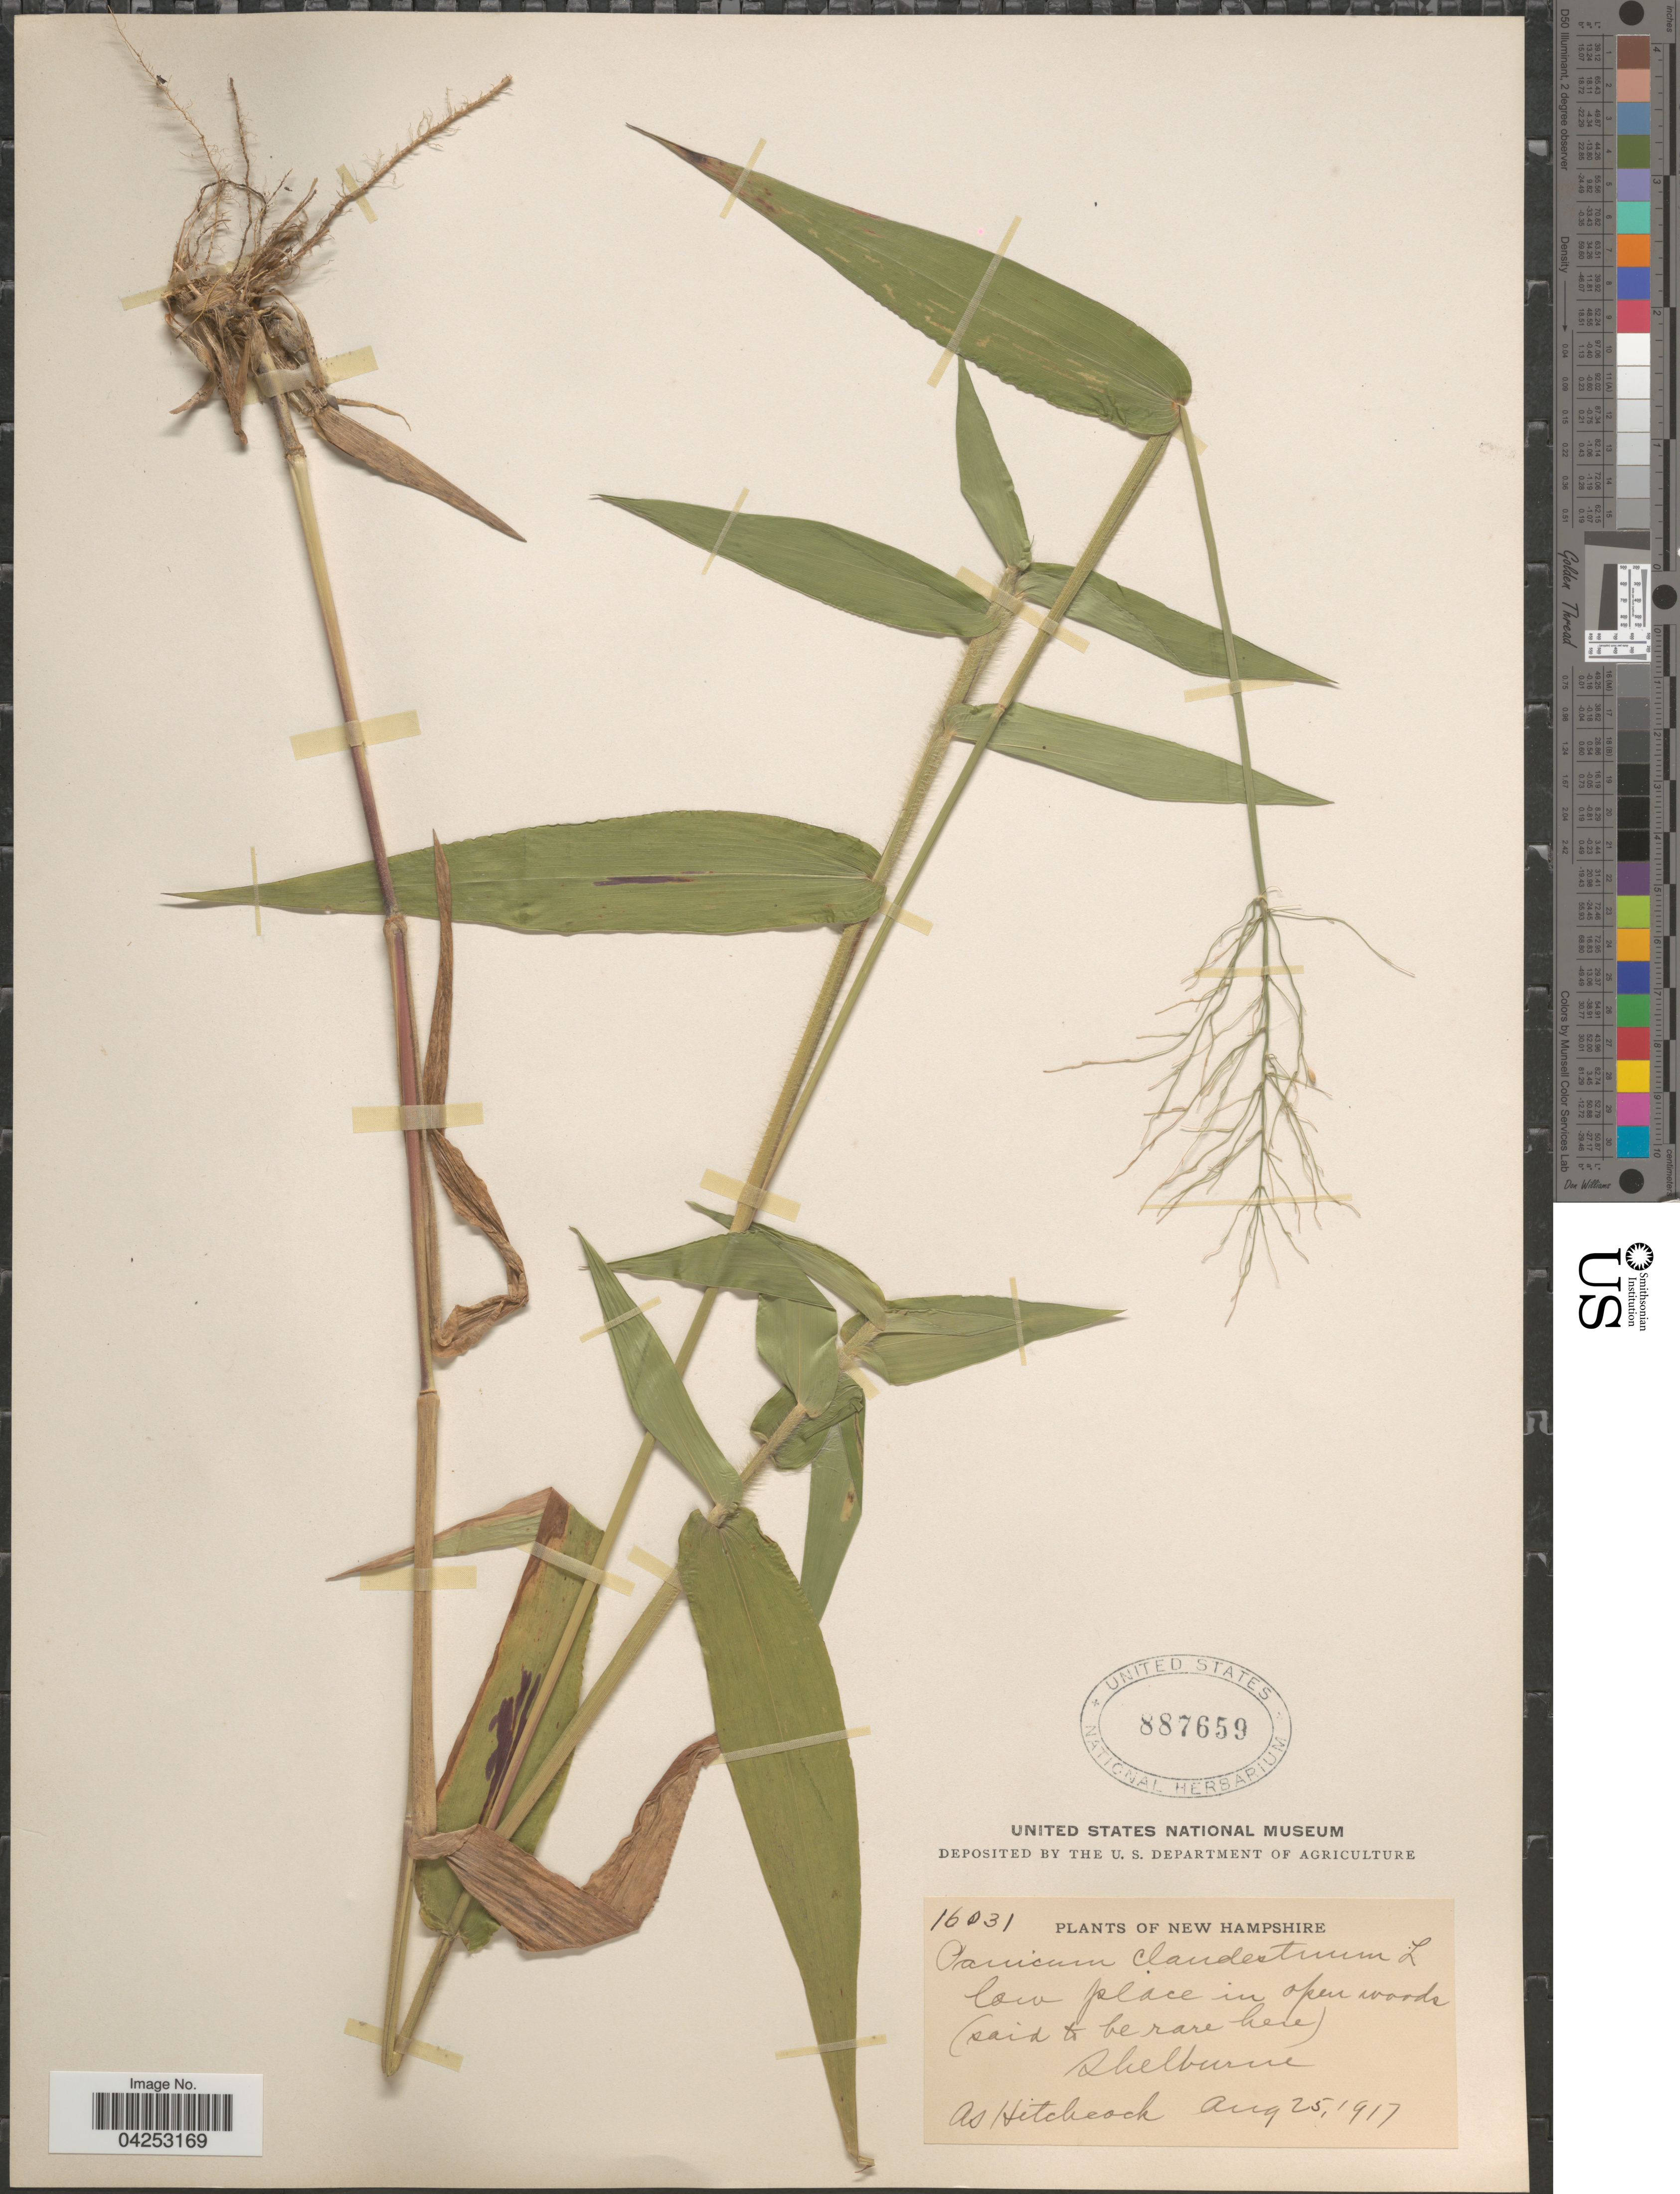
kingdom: Plantae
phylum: Tracheophyta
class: Liliopsida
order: Poales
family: Poaceae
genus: Dichanthelium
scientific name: Dichanthelium clandestinum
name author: (L.) Gould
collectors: A. S. Hitchcock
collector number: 16031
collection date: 1917-08-25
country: United States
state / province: New Hampshire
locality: Shelburne.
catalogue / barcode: US 887659